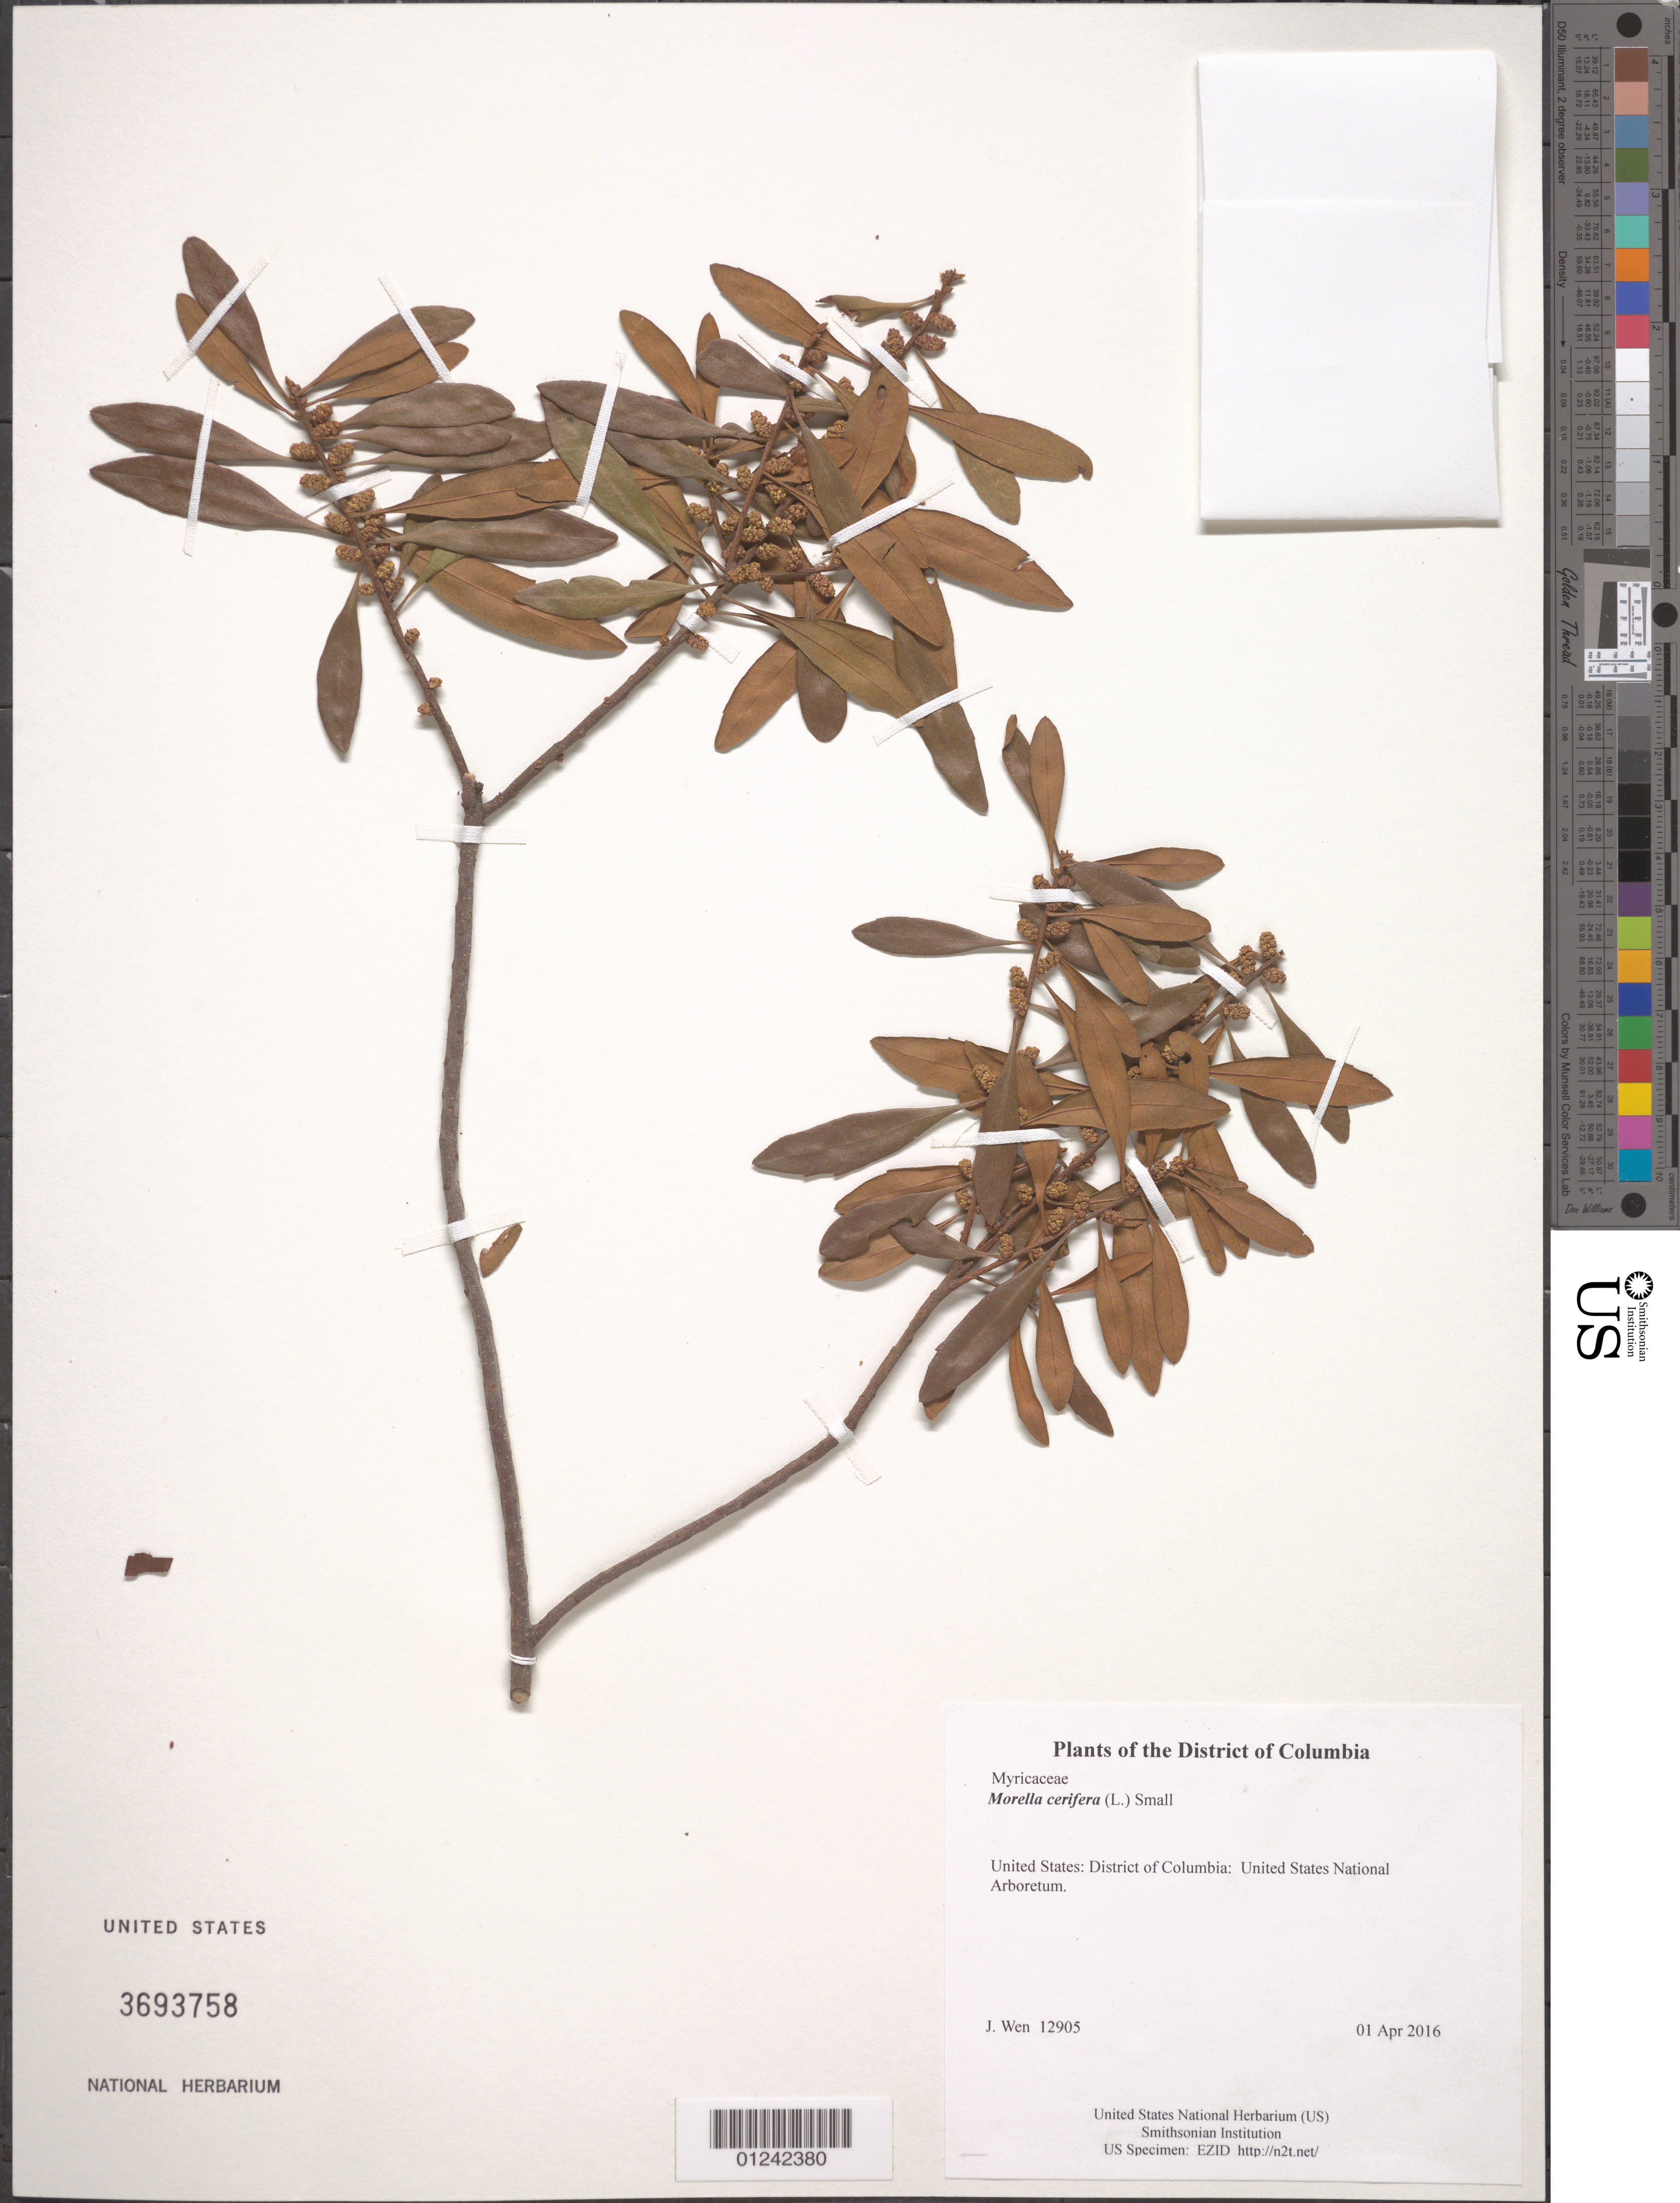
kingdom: Plantae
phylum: Tracheophyta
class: Magnoliopsida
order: Fagales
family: Myricaceae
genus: Morella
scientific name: Morella cerifera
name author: (L.) Small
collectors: J. Wen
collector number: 12905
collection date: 2016-04-01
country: United States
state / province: District of Columbia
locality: United States National Arboretum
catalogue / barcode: US 3693758